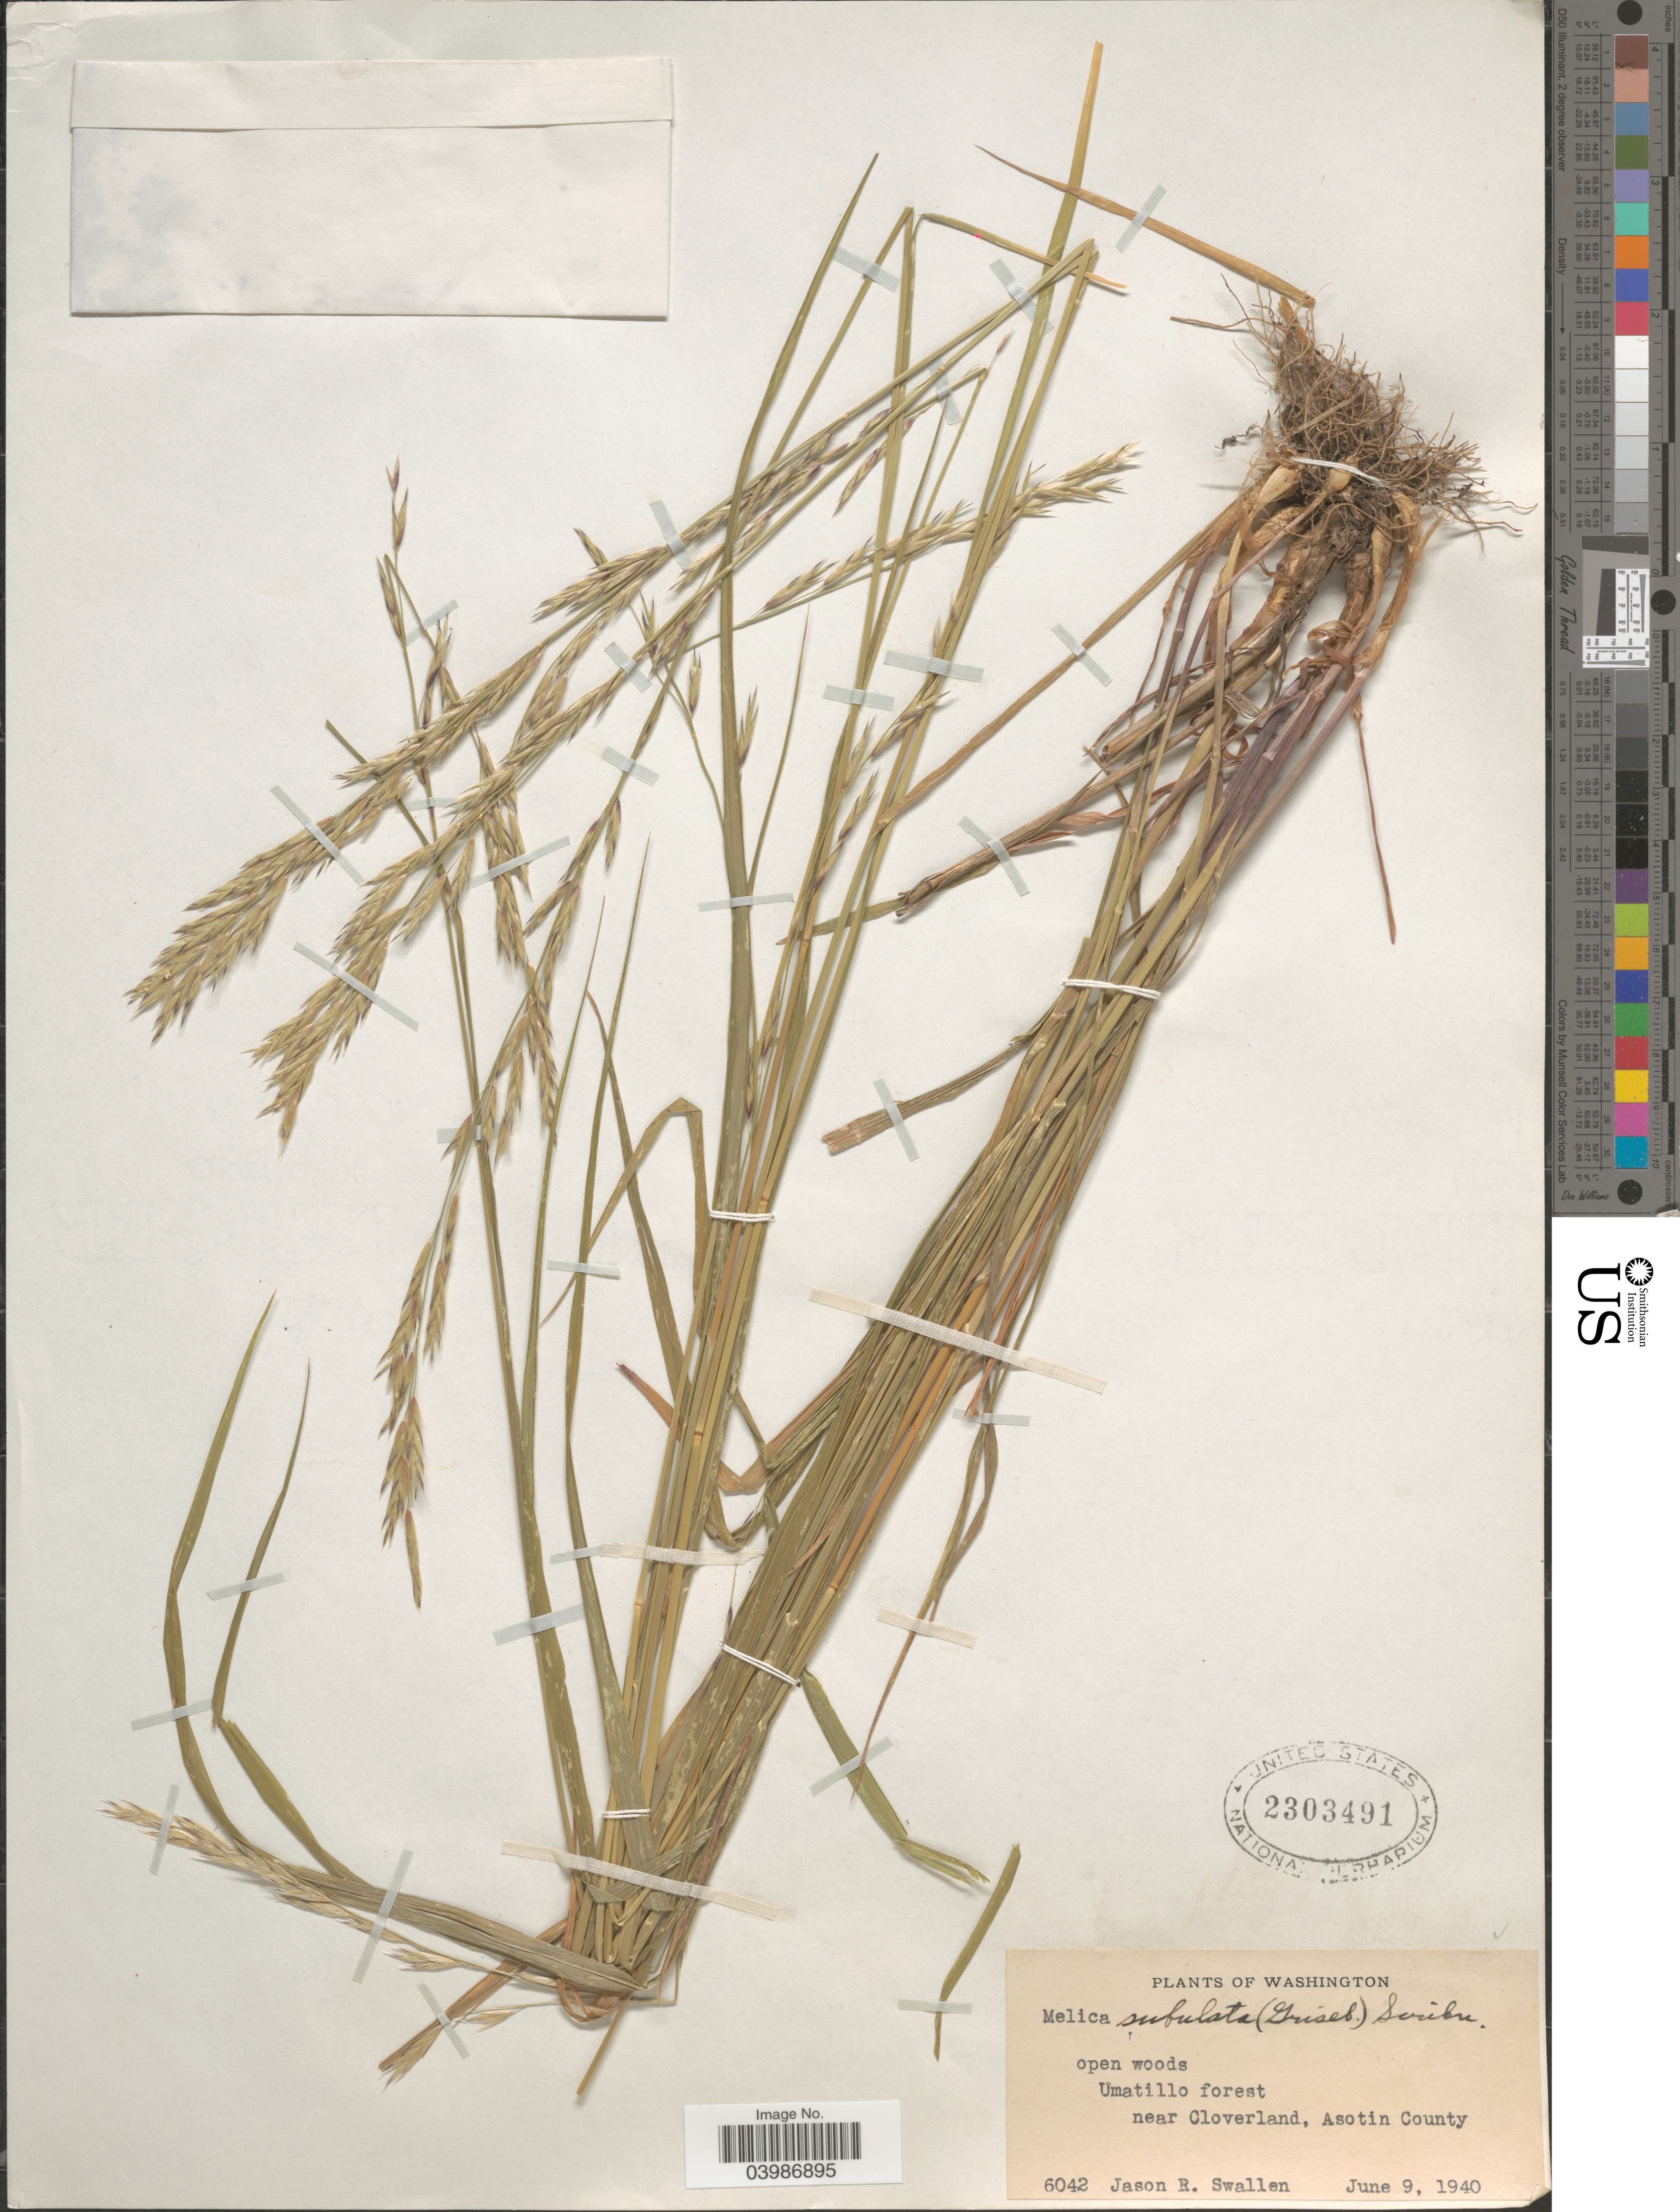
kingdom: Plantae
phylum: Tracheophyta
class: Liliopsida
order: Poales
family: Poaceae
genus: Melica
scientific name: Melica subulata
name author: (Griseb.) Scribn.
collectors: J. R. Swallen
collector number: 6042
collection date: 1940-06-09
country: United States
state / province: Washington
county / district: Asotin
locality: Umatillo forest near Cloverland, Asotin County.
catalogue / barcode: US 2303491